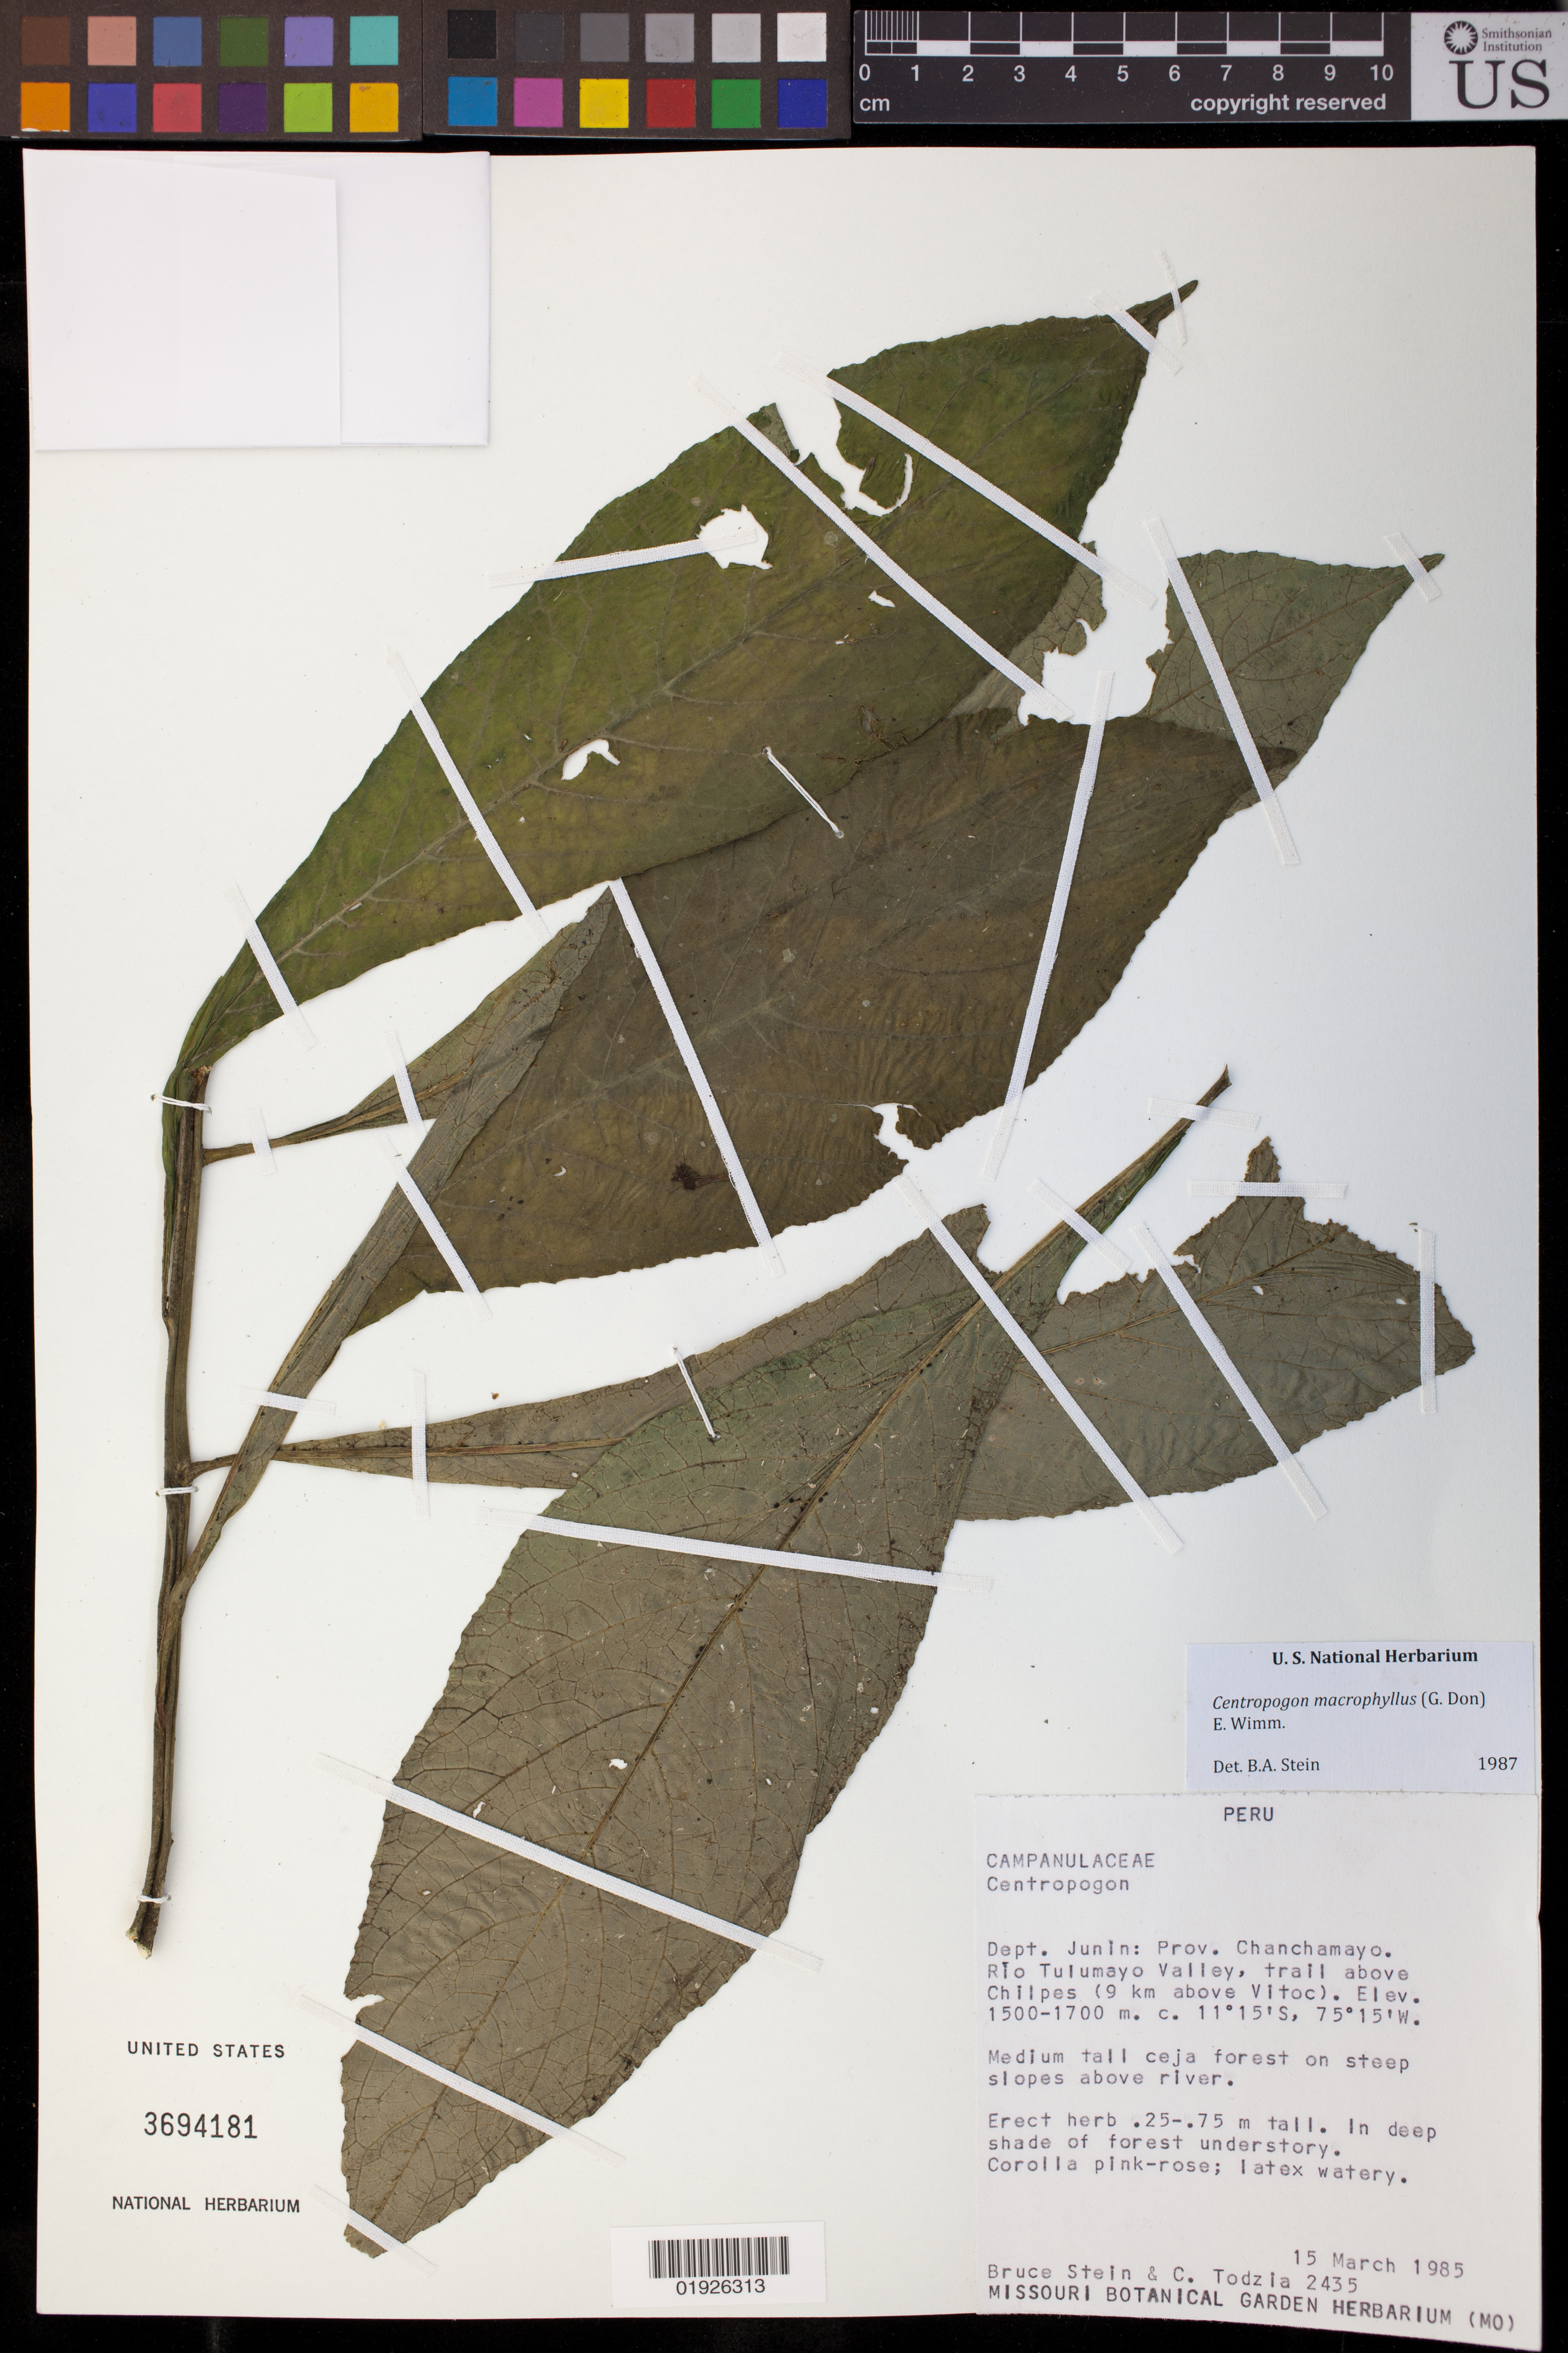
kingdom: Plantae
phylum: Tracheophyta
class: Magnoliopsida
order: Asterales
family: Campanulaceae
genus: Centropogon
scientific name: Centropogon macrophyllus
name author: (G. Don) E. Wimm.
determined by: Stein, B. A., Senior Director, Climate Adaptation and Resilience, National Wildlife Federation (UNITED STATES)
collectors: B. A. Stein & C. A. Todzia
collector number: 2435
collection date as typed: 15 March 1985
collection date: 1985-03-15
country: Peru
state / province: Junín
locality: Prov. Chanchamayo; Río Tulumayo Valley, trail above Chilpes (9 km above Vitoc).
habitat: Medium tall ceja forest on steep slopes above river.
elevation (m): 1500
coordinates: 11 15 S, 75 15 W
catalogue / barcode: US 3694181